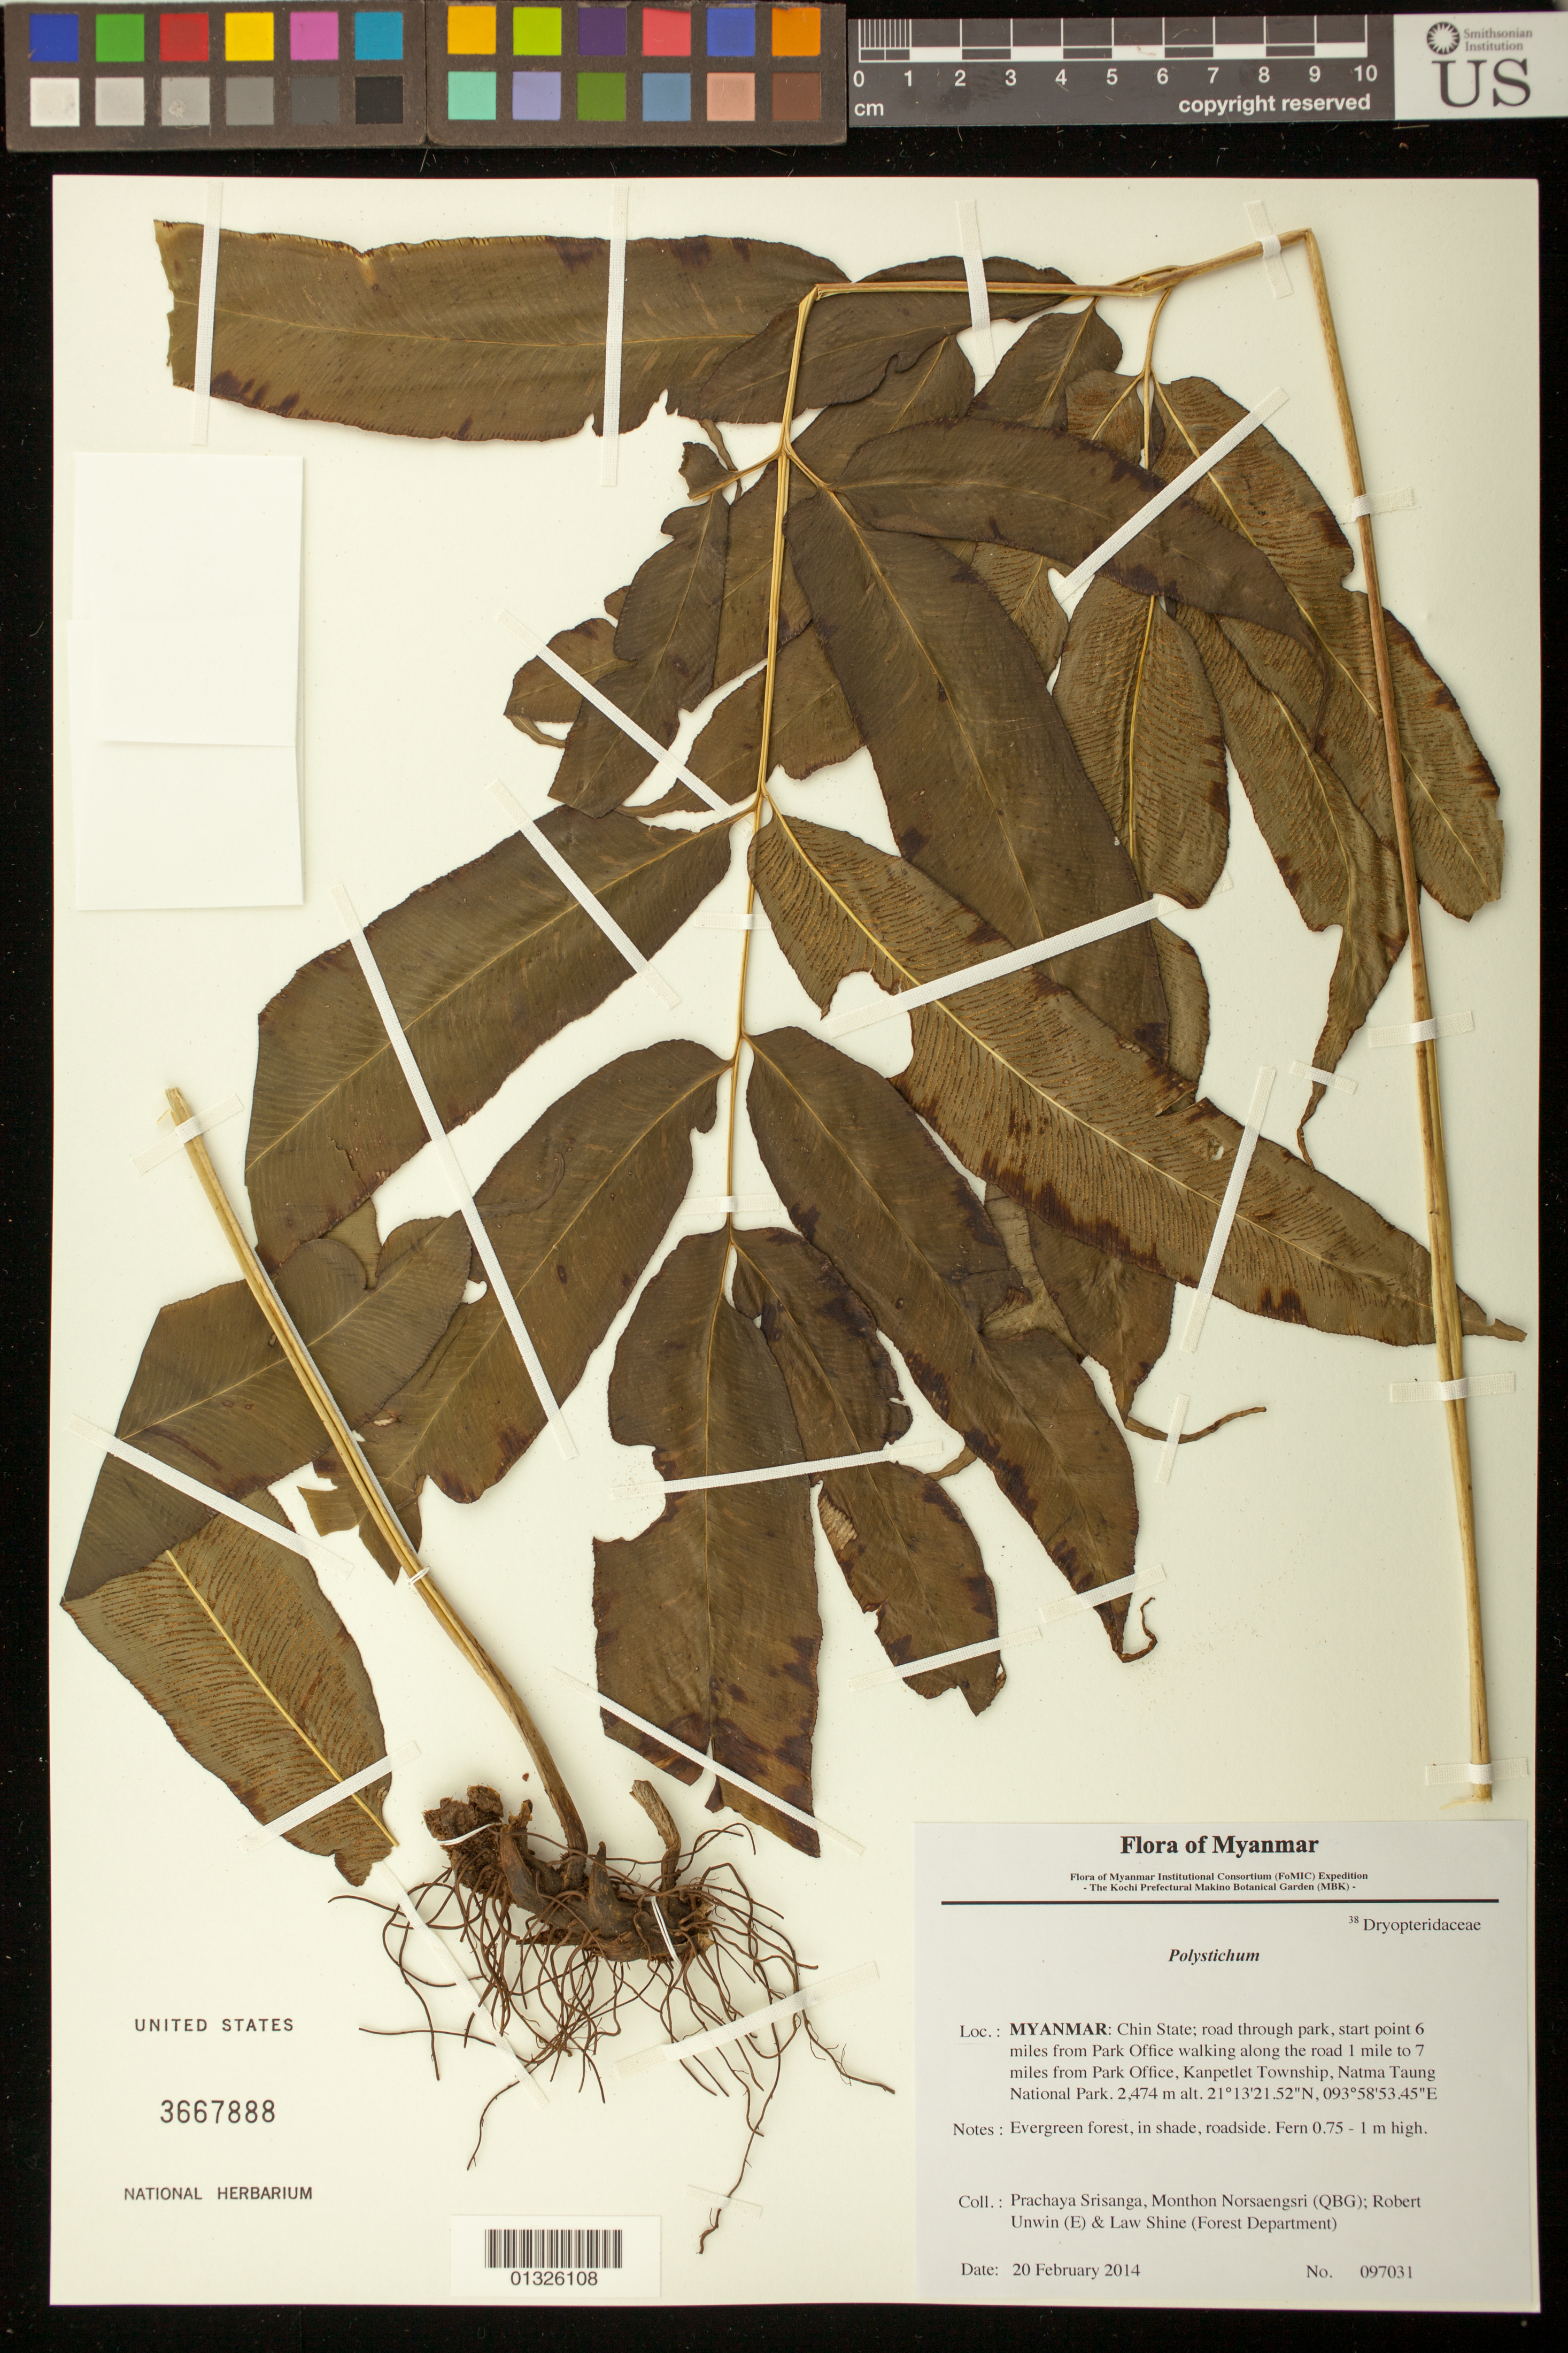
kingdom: Plantae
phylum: Tracheophyta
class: Polypodiopsida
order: Polypodiales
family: Dryopteridaceae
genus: Polystichum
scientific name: Polystichum sp.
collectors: P. Srisanga, M. Norsaengsri, R. Unwin & L. Shine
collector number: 97031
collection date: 2014-02-20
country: Myanmar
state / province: Chin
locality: Road through park, start point 6 miles from Park Office walking along the road 1 mile to 7 miles from Park Office, Kanpetlet Township, Natma Taung National Park.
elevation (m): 2474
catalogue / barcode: US 3667888